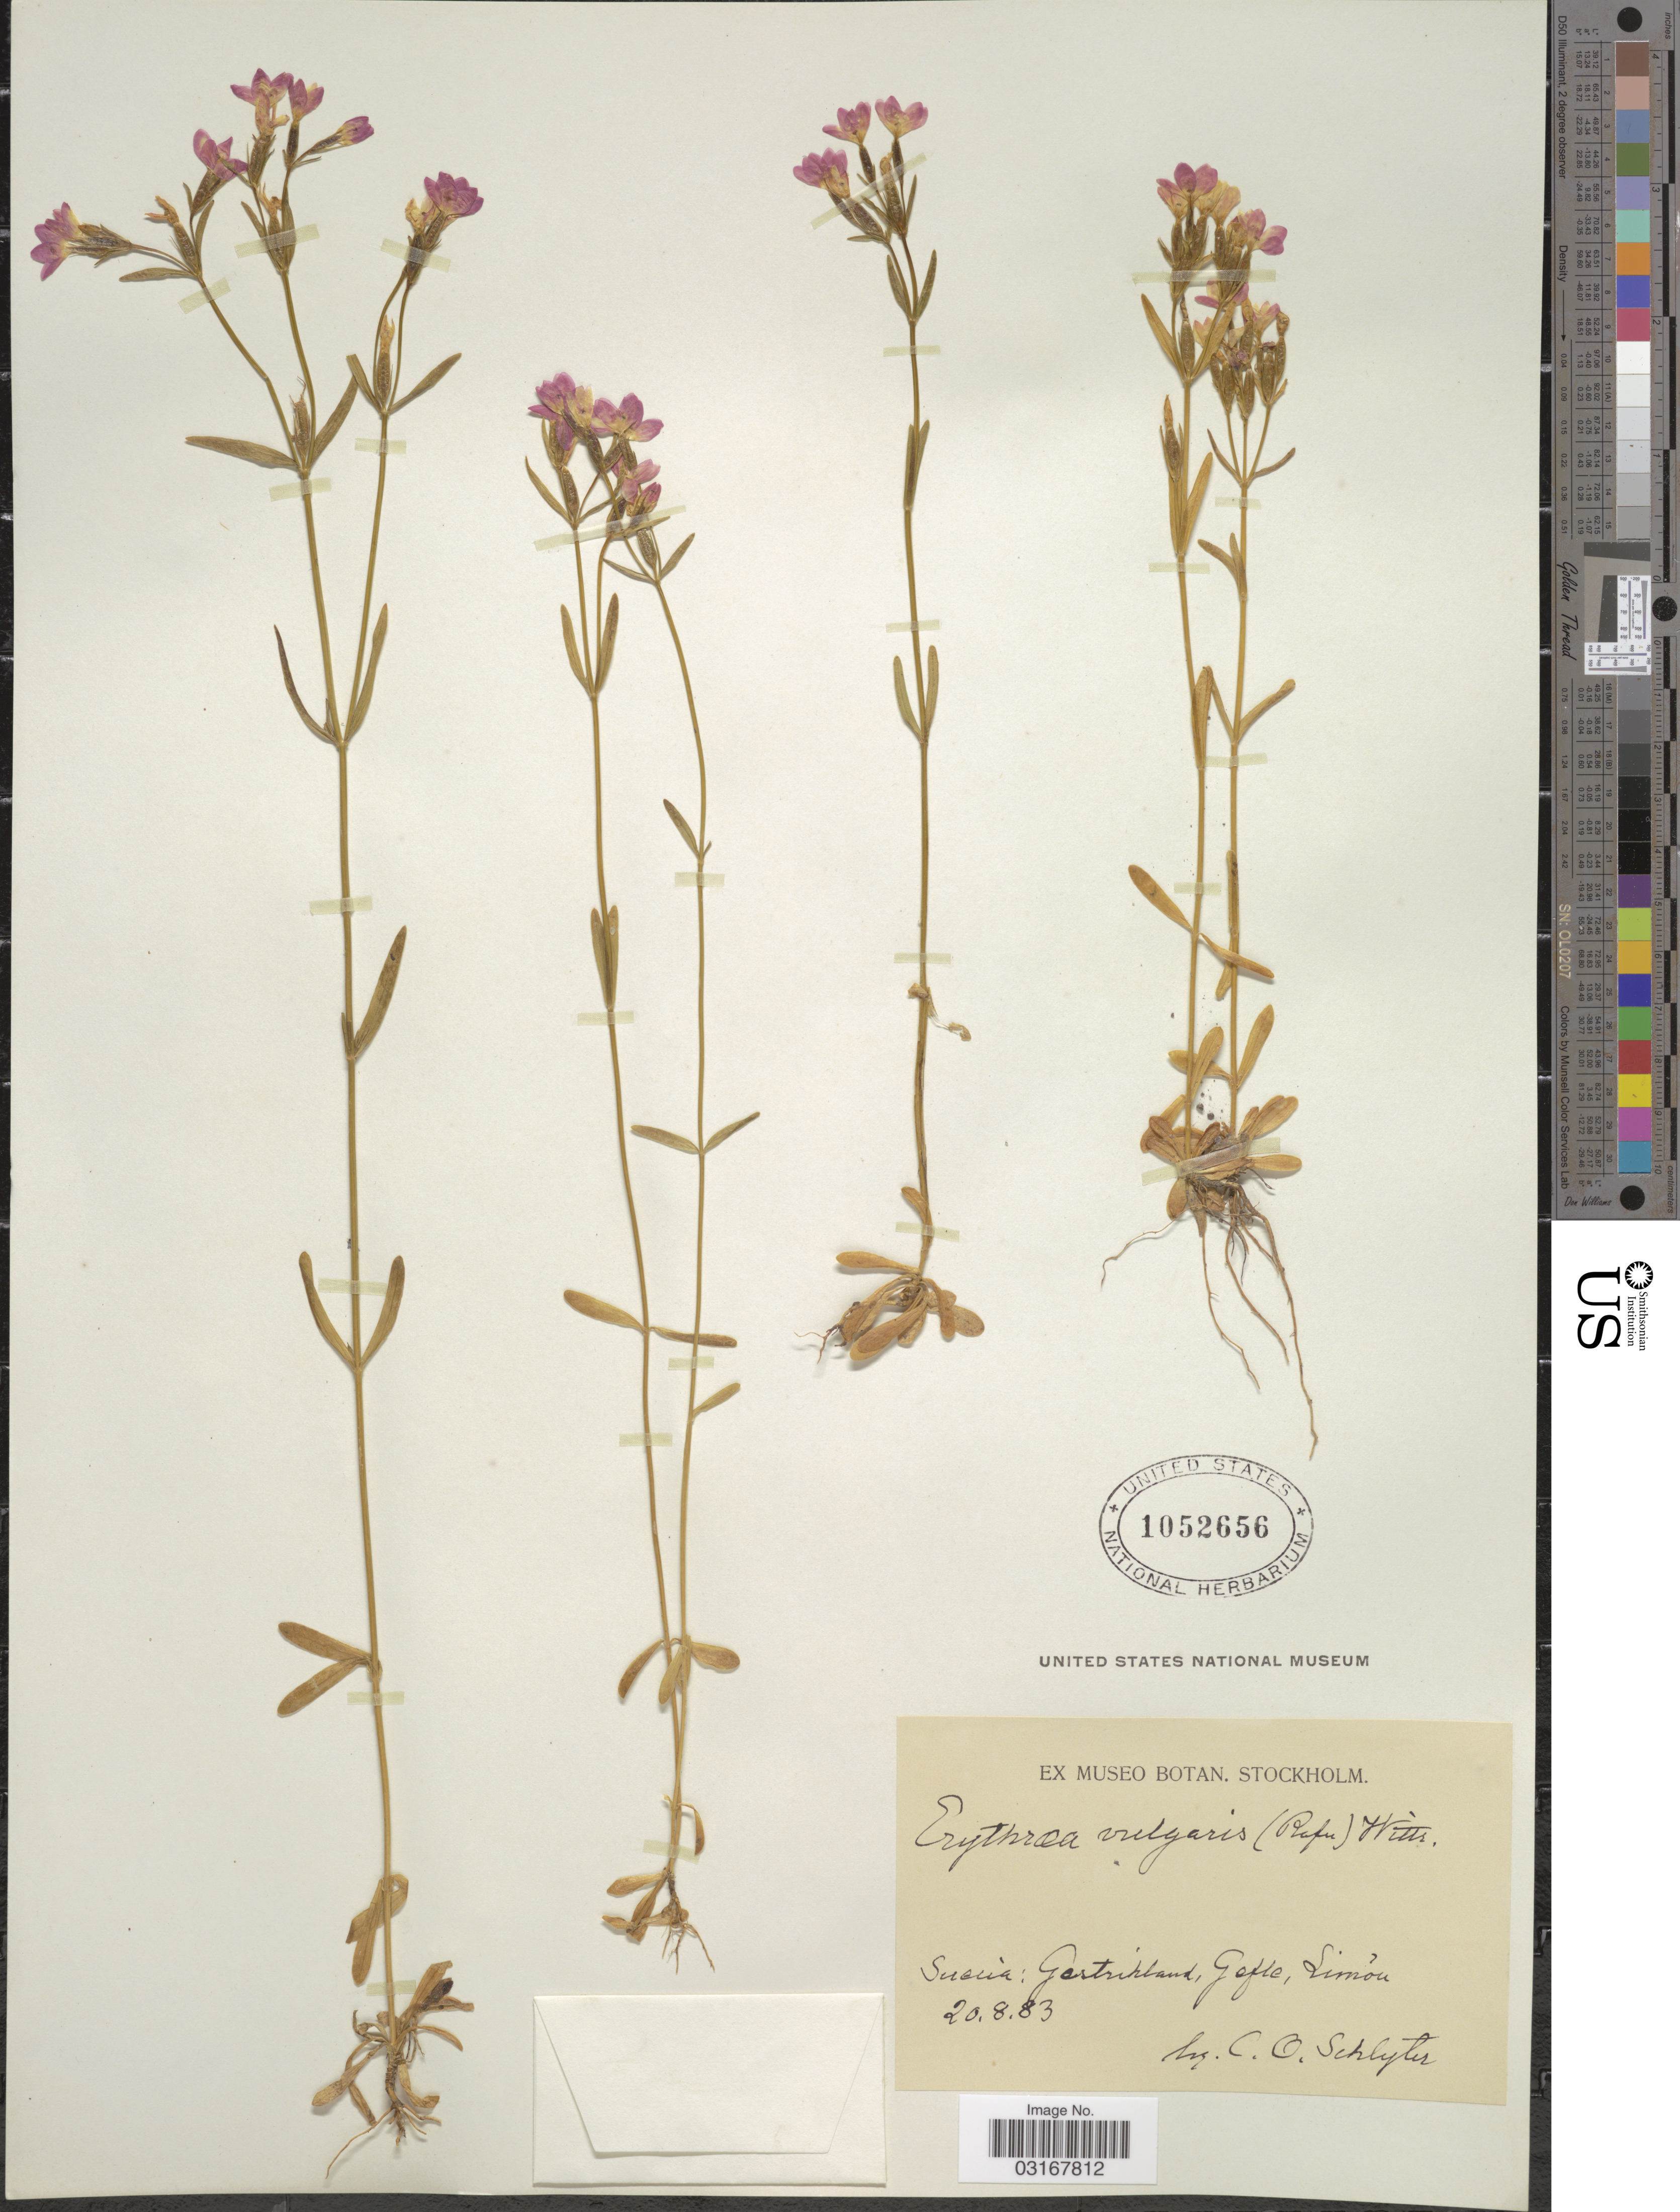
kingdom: Plantae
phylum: Tracheophyta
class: Magnoliopsida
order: Gentianales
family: Gentianaceae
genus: Centaurium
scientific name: Centaurium vulgaris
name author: Godr.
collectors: C. Schlyter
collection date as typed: Transcribed d/m/y: 20/8/83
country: Sweden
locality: Suecia: Gestrikland, Goffe, Limon.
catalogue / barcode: US 1052656